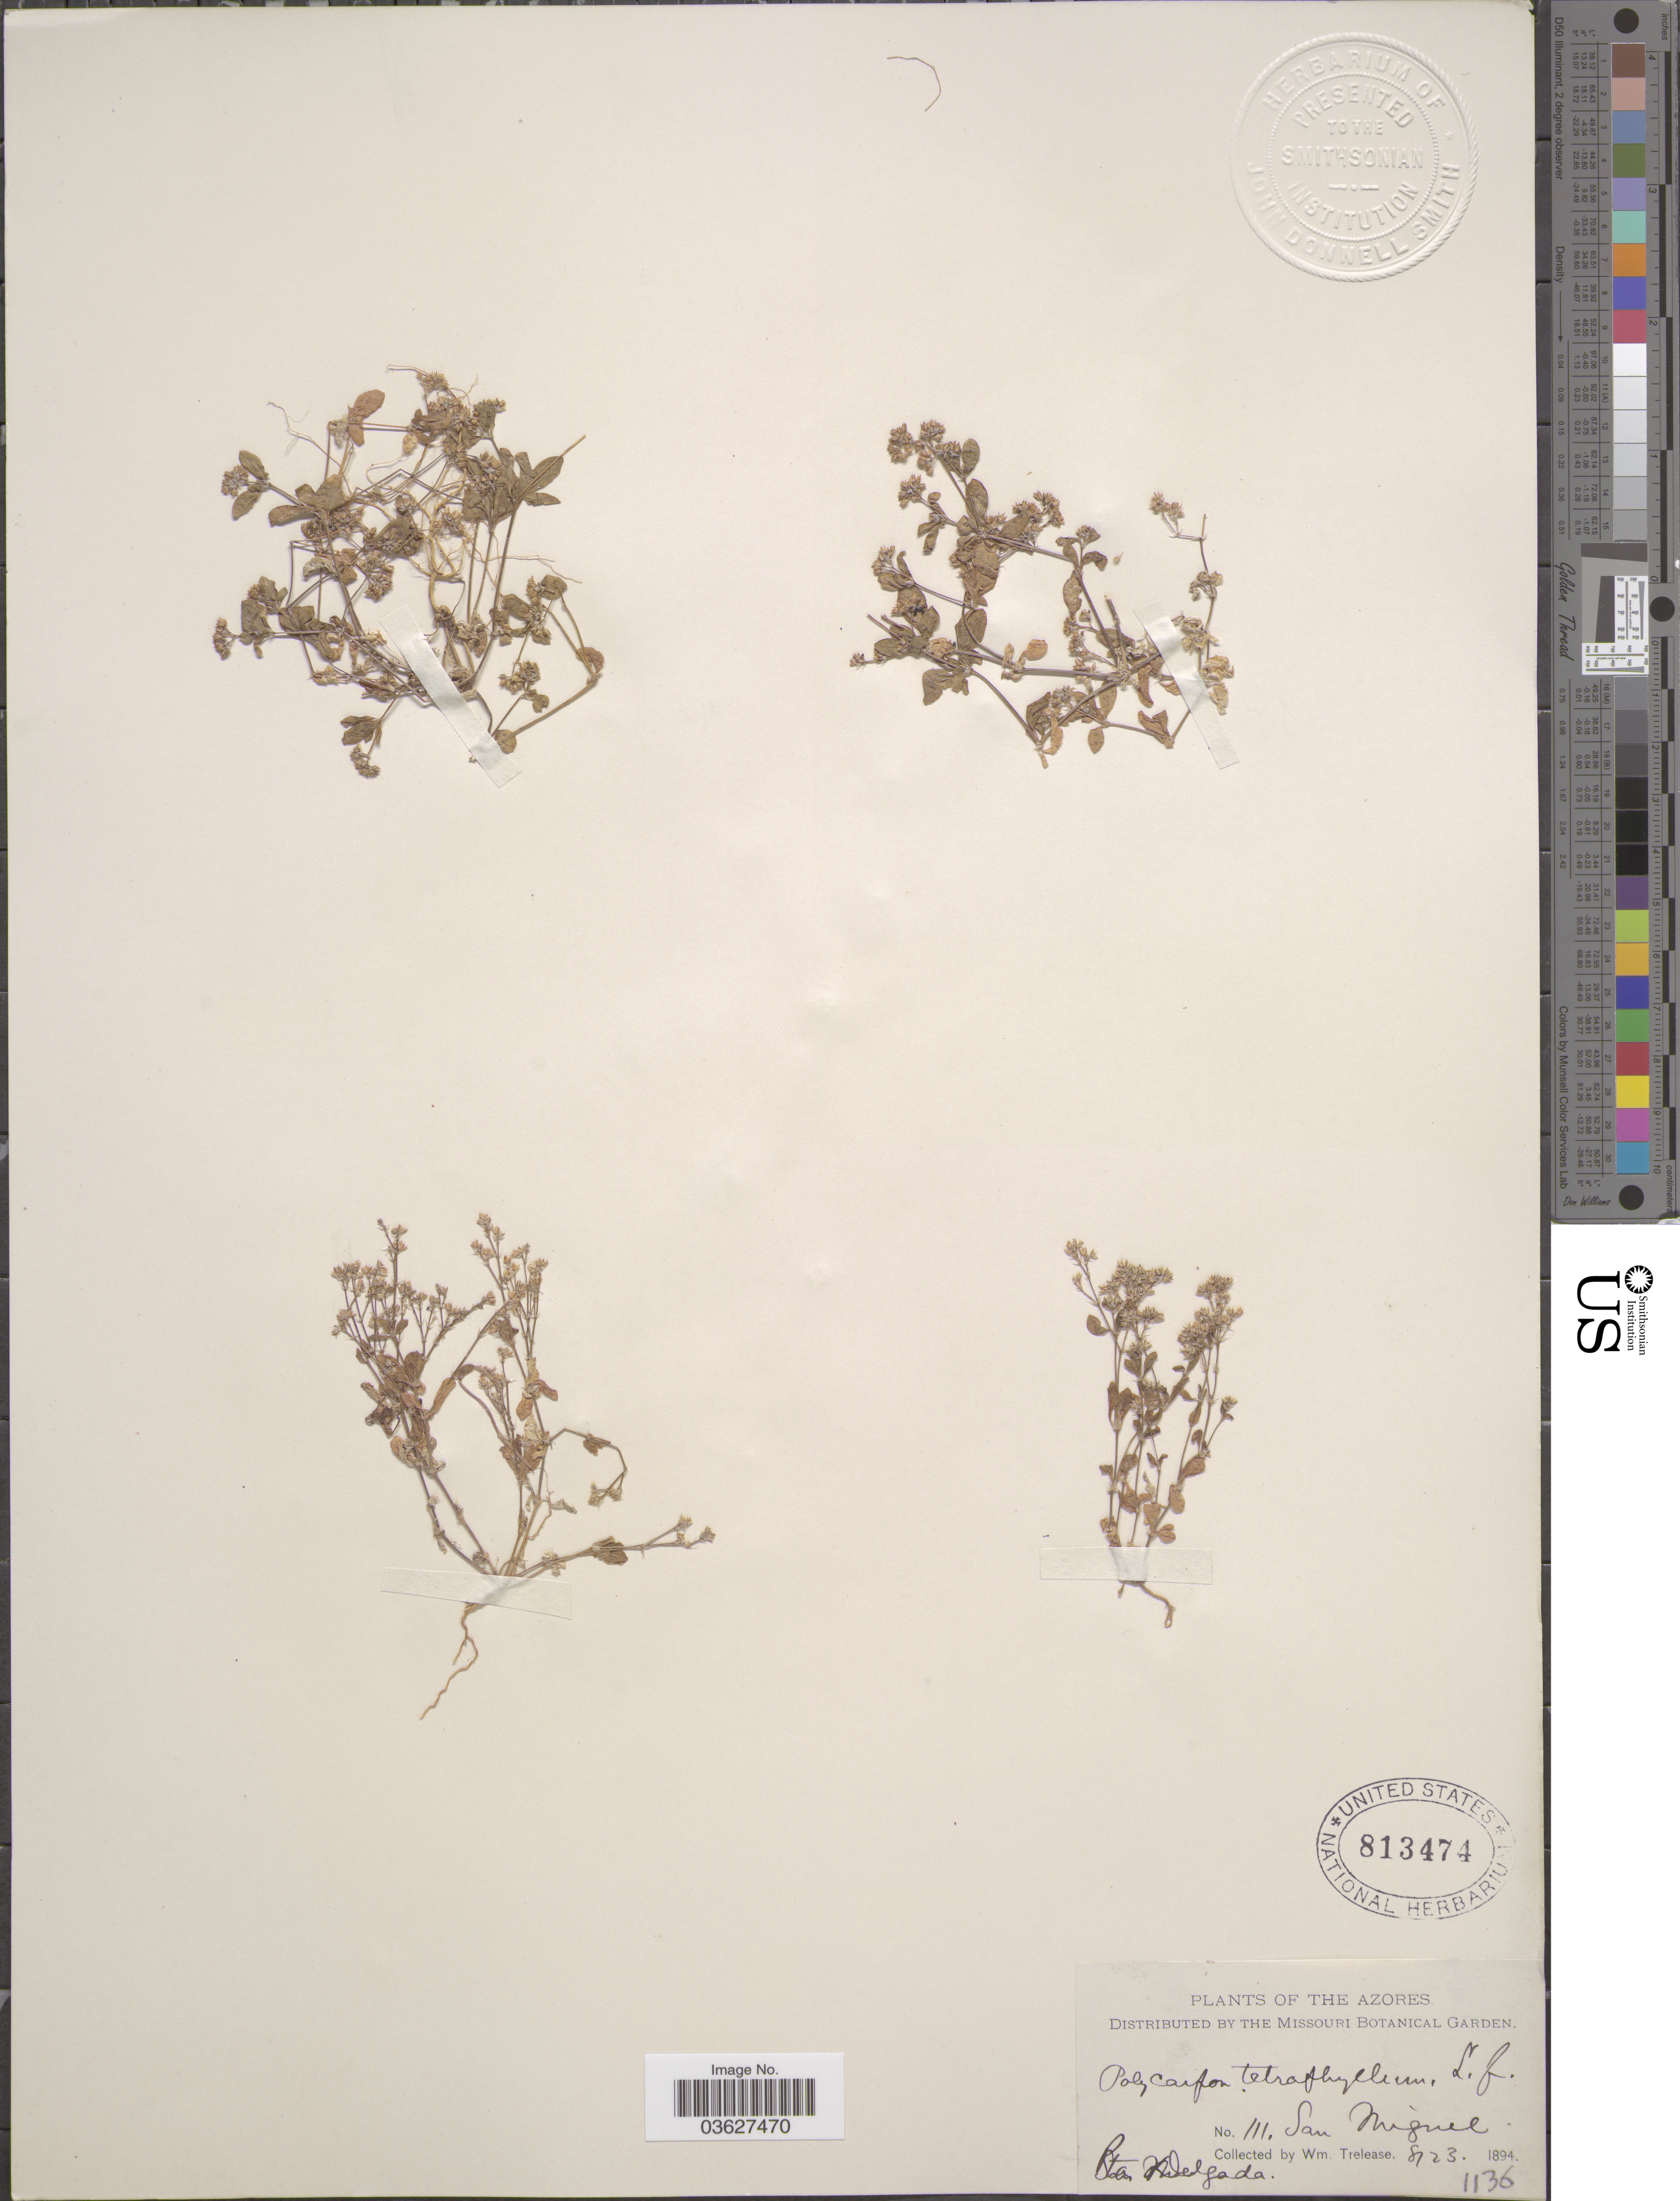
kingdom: Plantae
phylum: Tracheophyta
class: Magnoliopsida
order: Caryophyllales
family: Caryophyllaceae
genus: Polycarpon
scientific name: Polycarpon tetraphyllum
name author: (L.) L.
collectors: W. Trelease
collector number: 111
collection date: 1894-08-23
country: Portugal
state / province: Azores (Aut. Reg.)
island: São Miguel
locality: San Miguel. Sta. Delgada [interpreted].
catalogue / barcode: US 813474